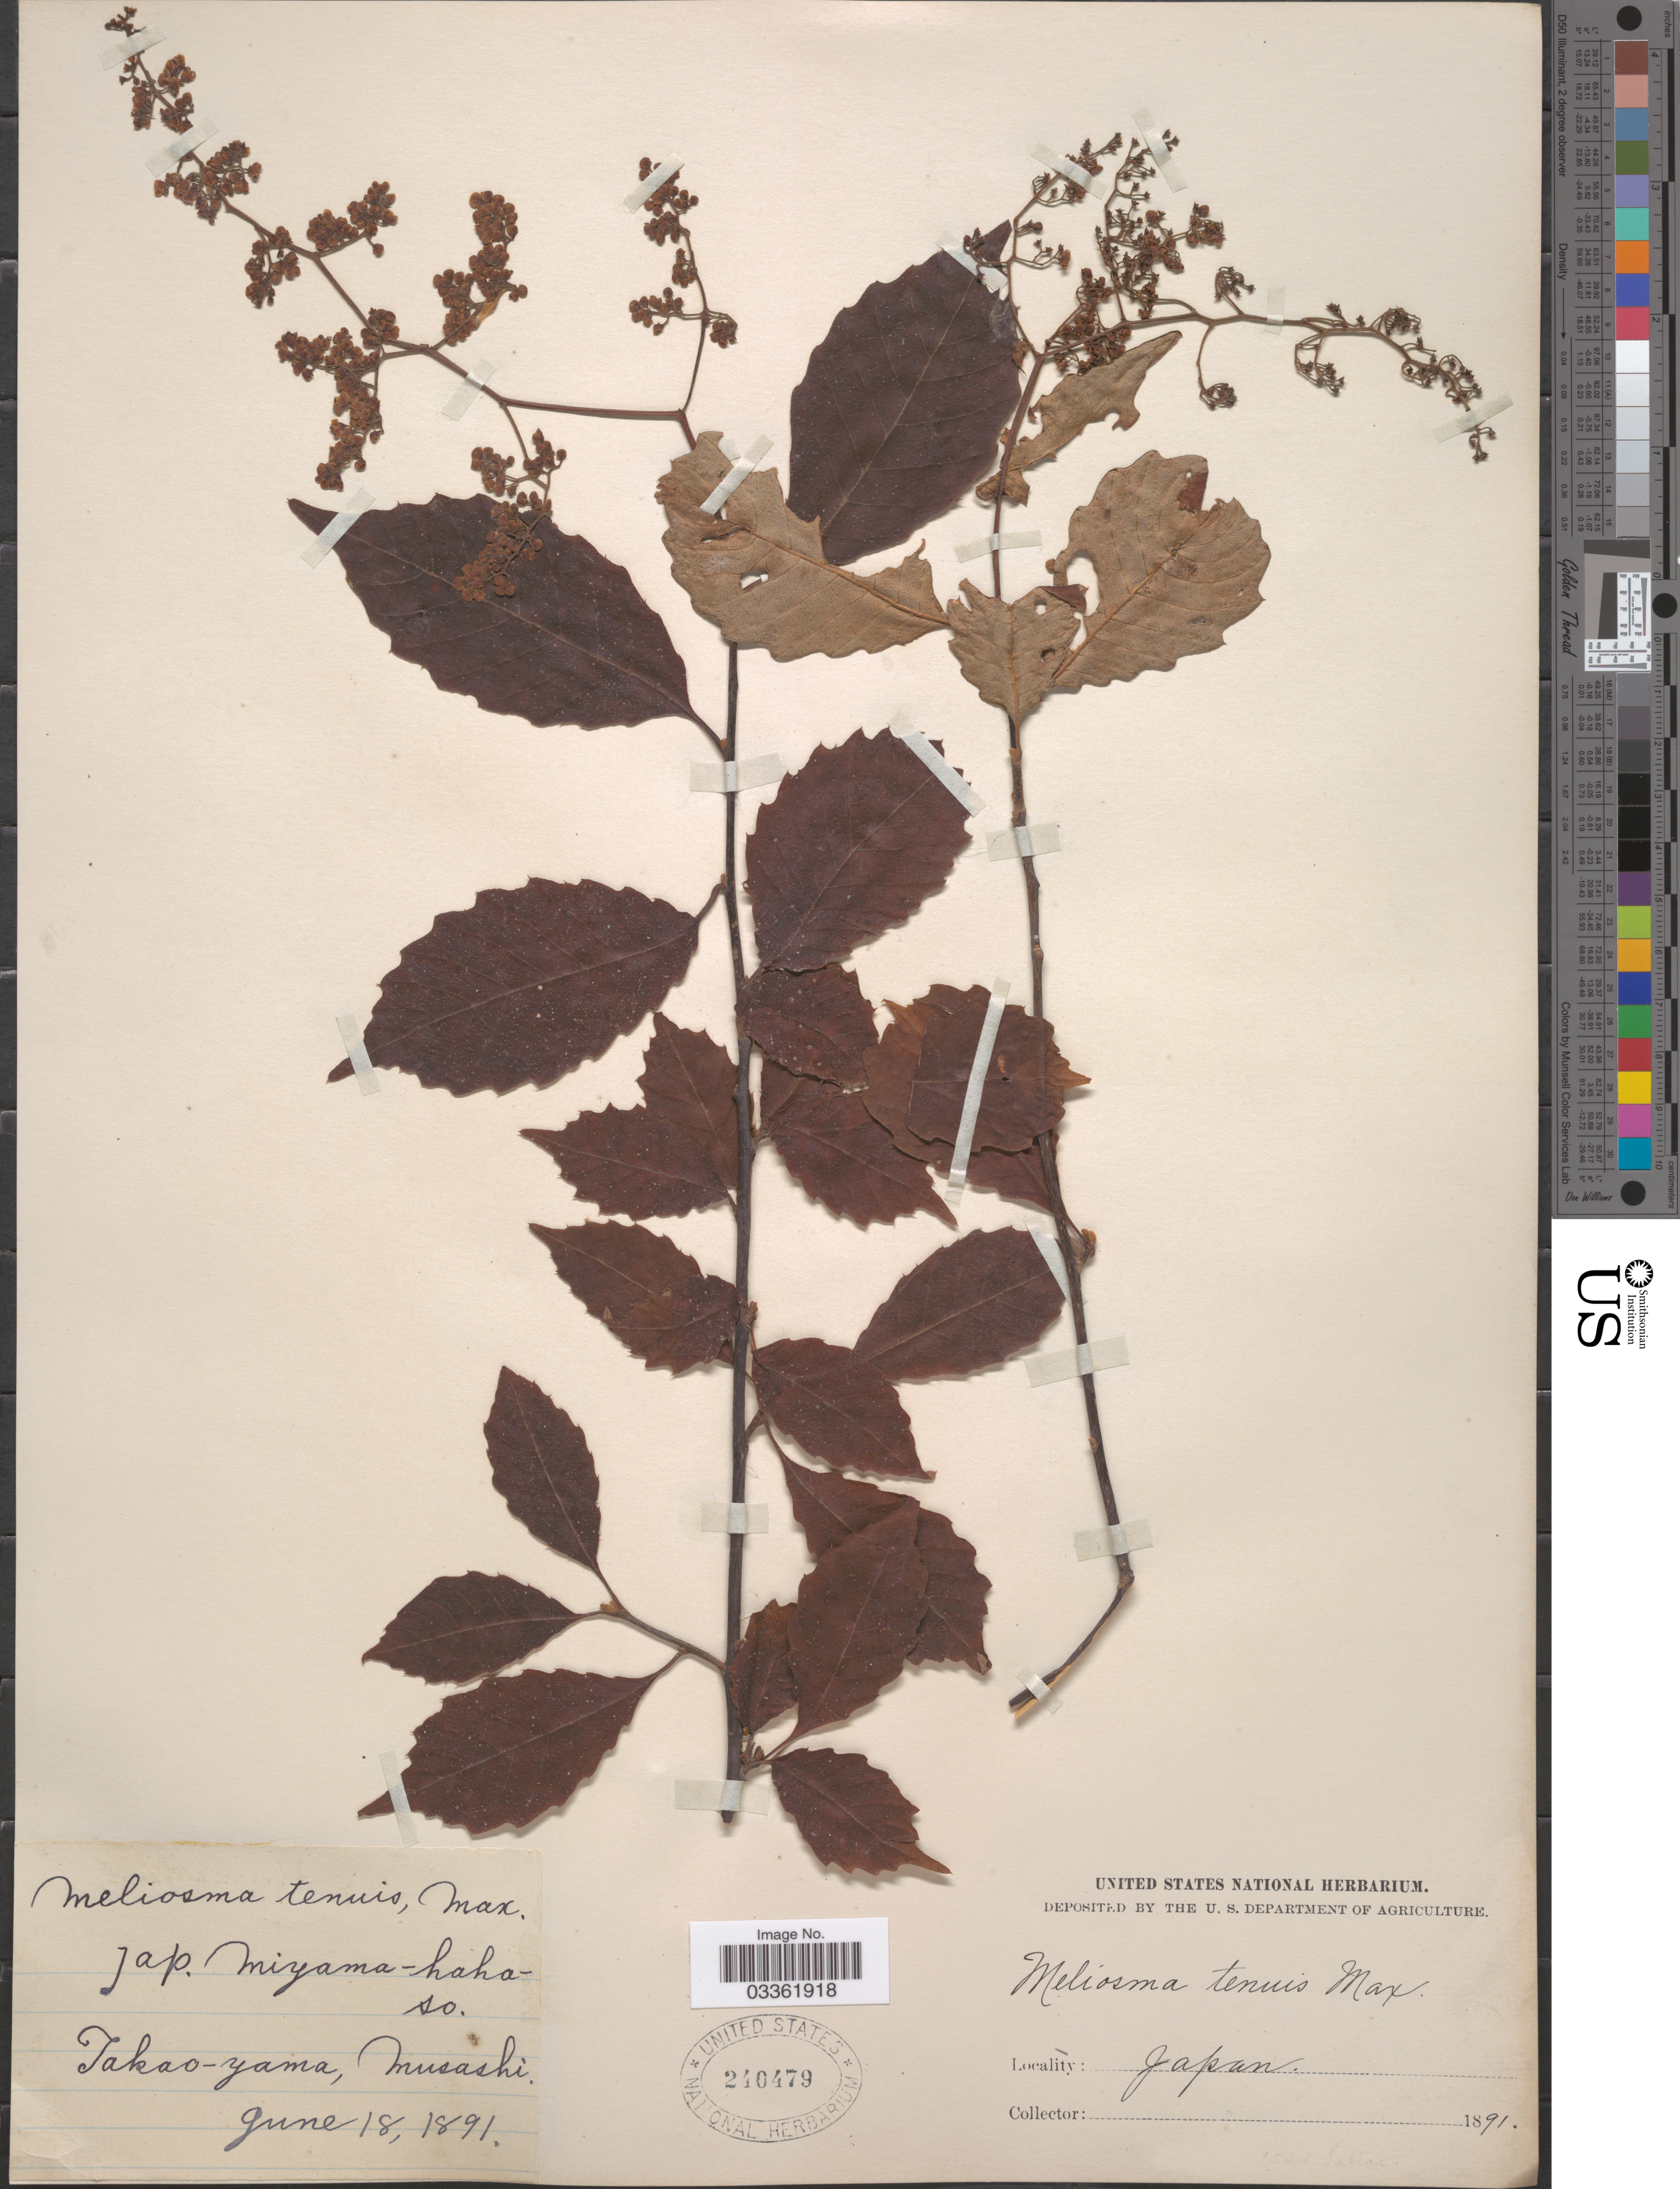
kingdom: Plantae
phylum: Tracheophyta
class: Magnoliopsida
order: Proteales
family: Sabiaceae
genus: Meliosma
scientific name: Meliosma tenuis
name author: Maxim.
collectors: ex herb. United States National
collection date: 1891-06-18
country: Japan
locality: Takao-yama, Musashi.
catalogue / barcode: US 240479